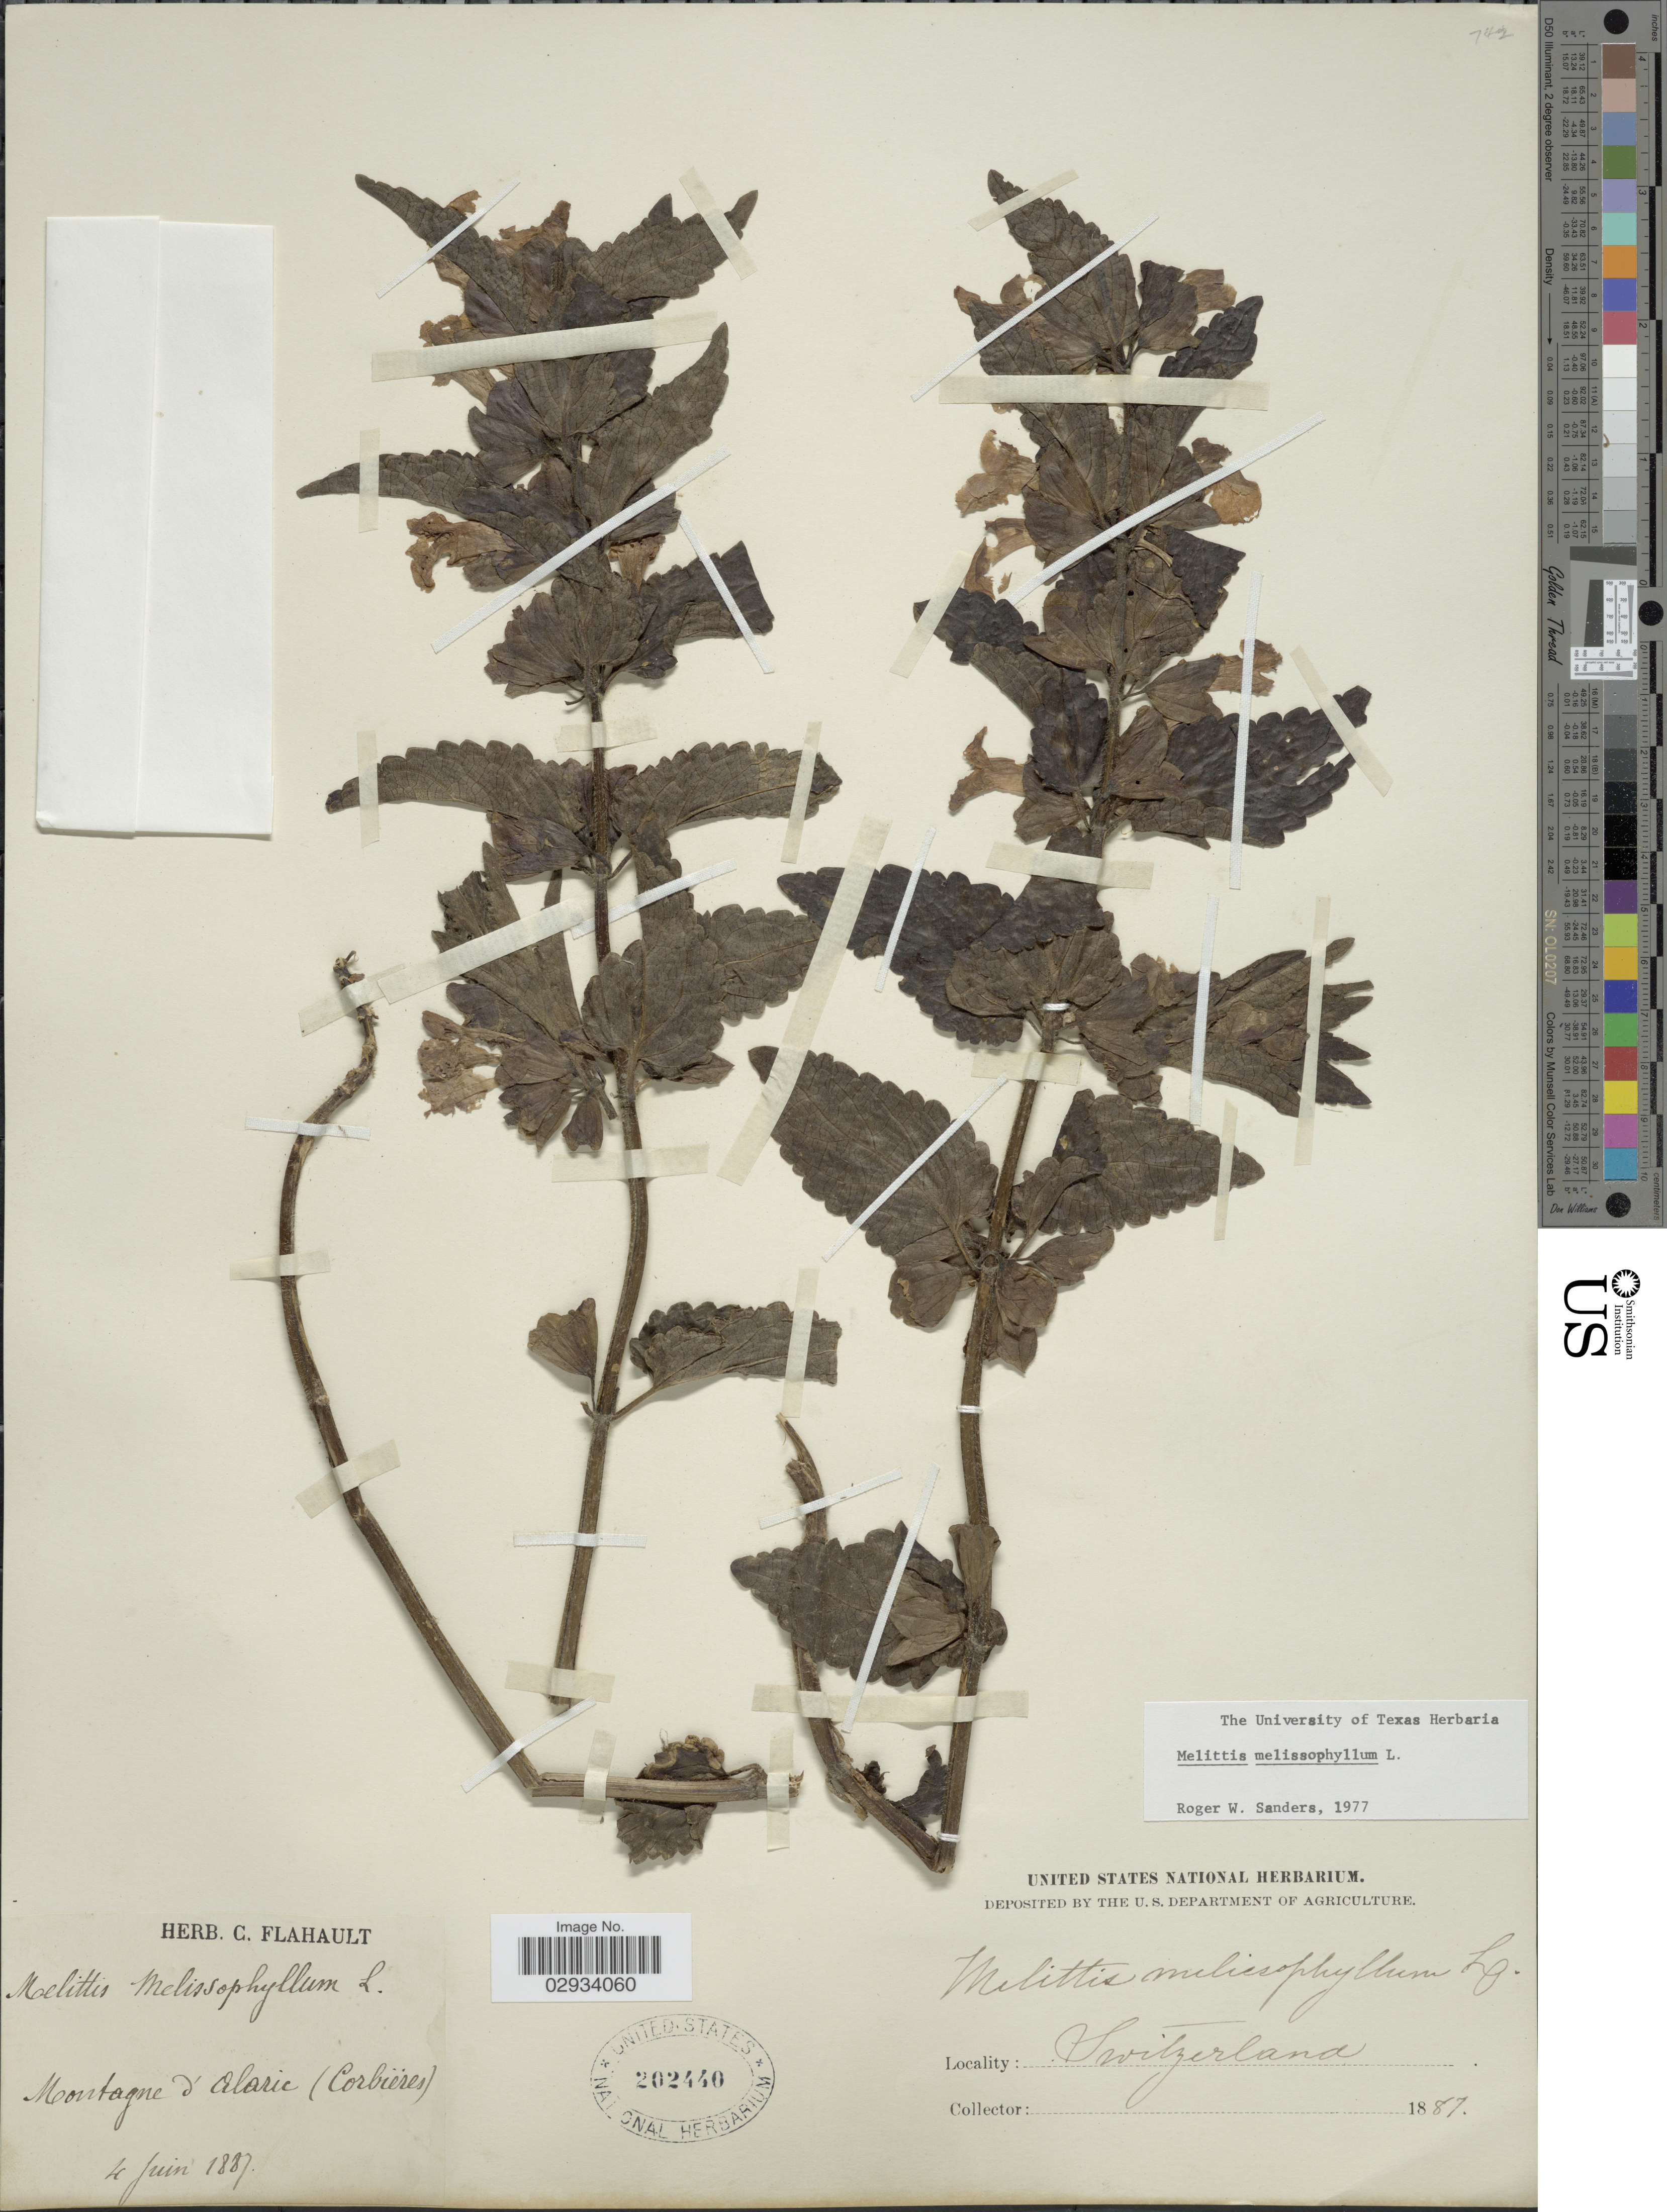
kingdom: Plantae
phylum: Tracheophyta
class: Magnoliopsida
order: Lamiales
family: Lamiaceae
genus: Melittis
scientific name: Melittis melissophyllum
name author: L.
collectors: ex herb. C. Flahault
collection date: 1887-06-04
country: Switzerland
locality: Montagne d'Alarie (Corbieres).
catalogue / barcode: US 202440